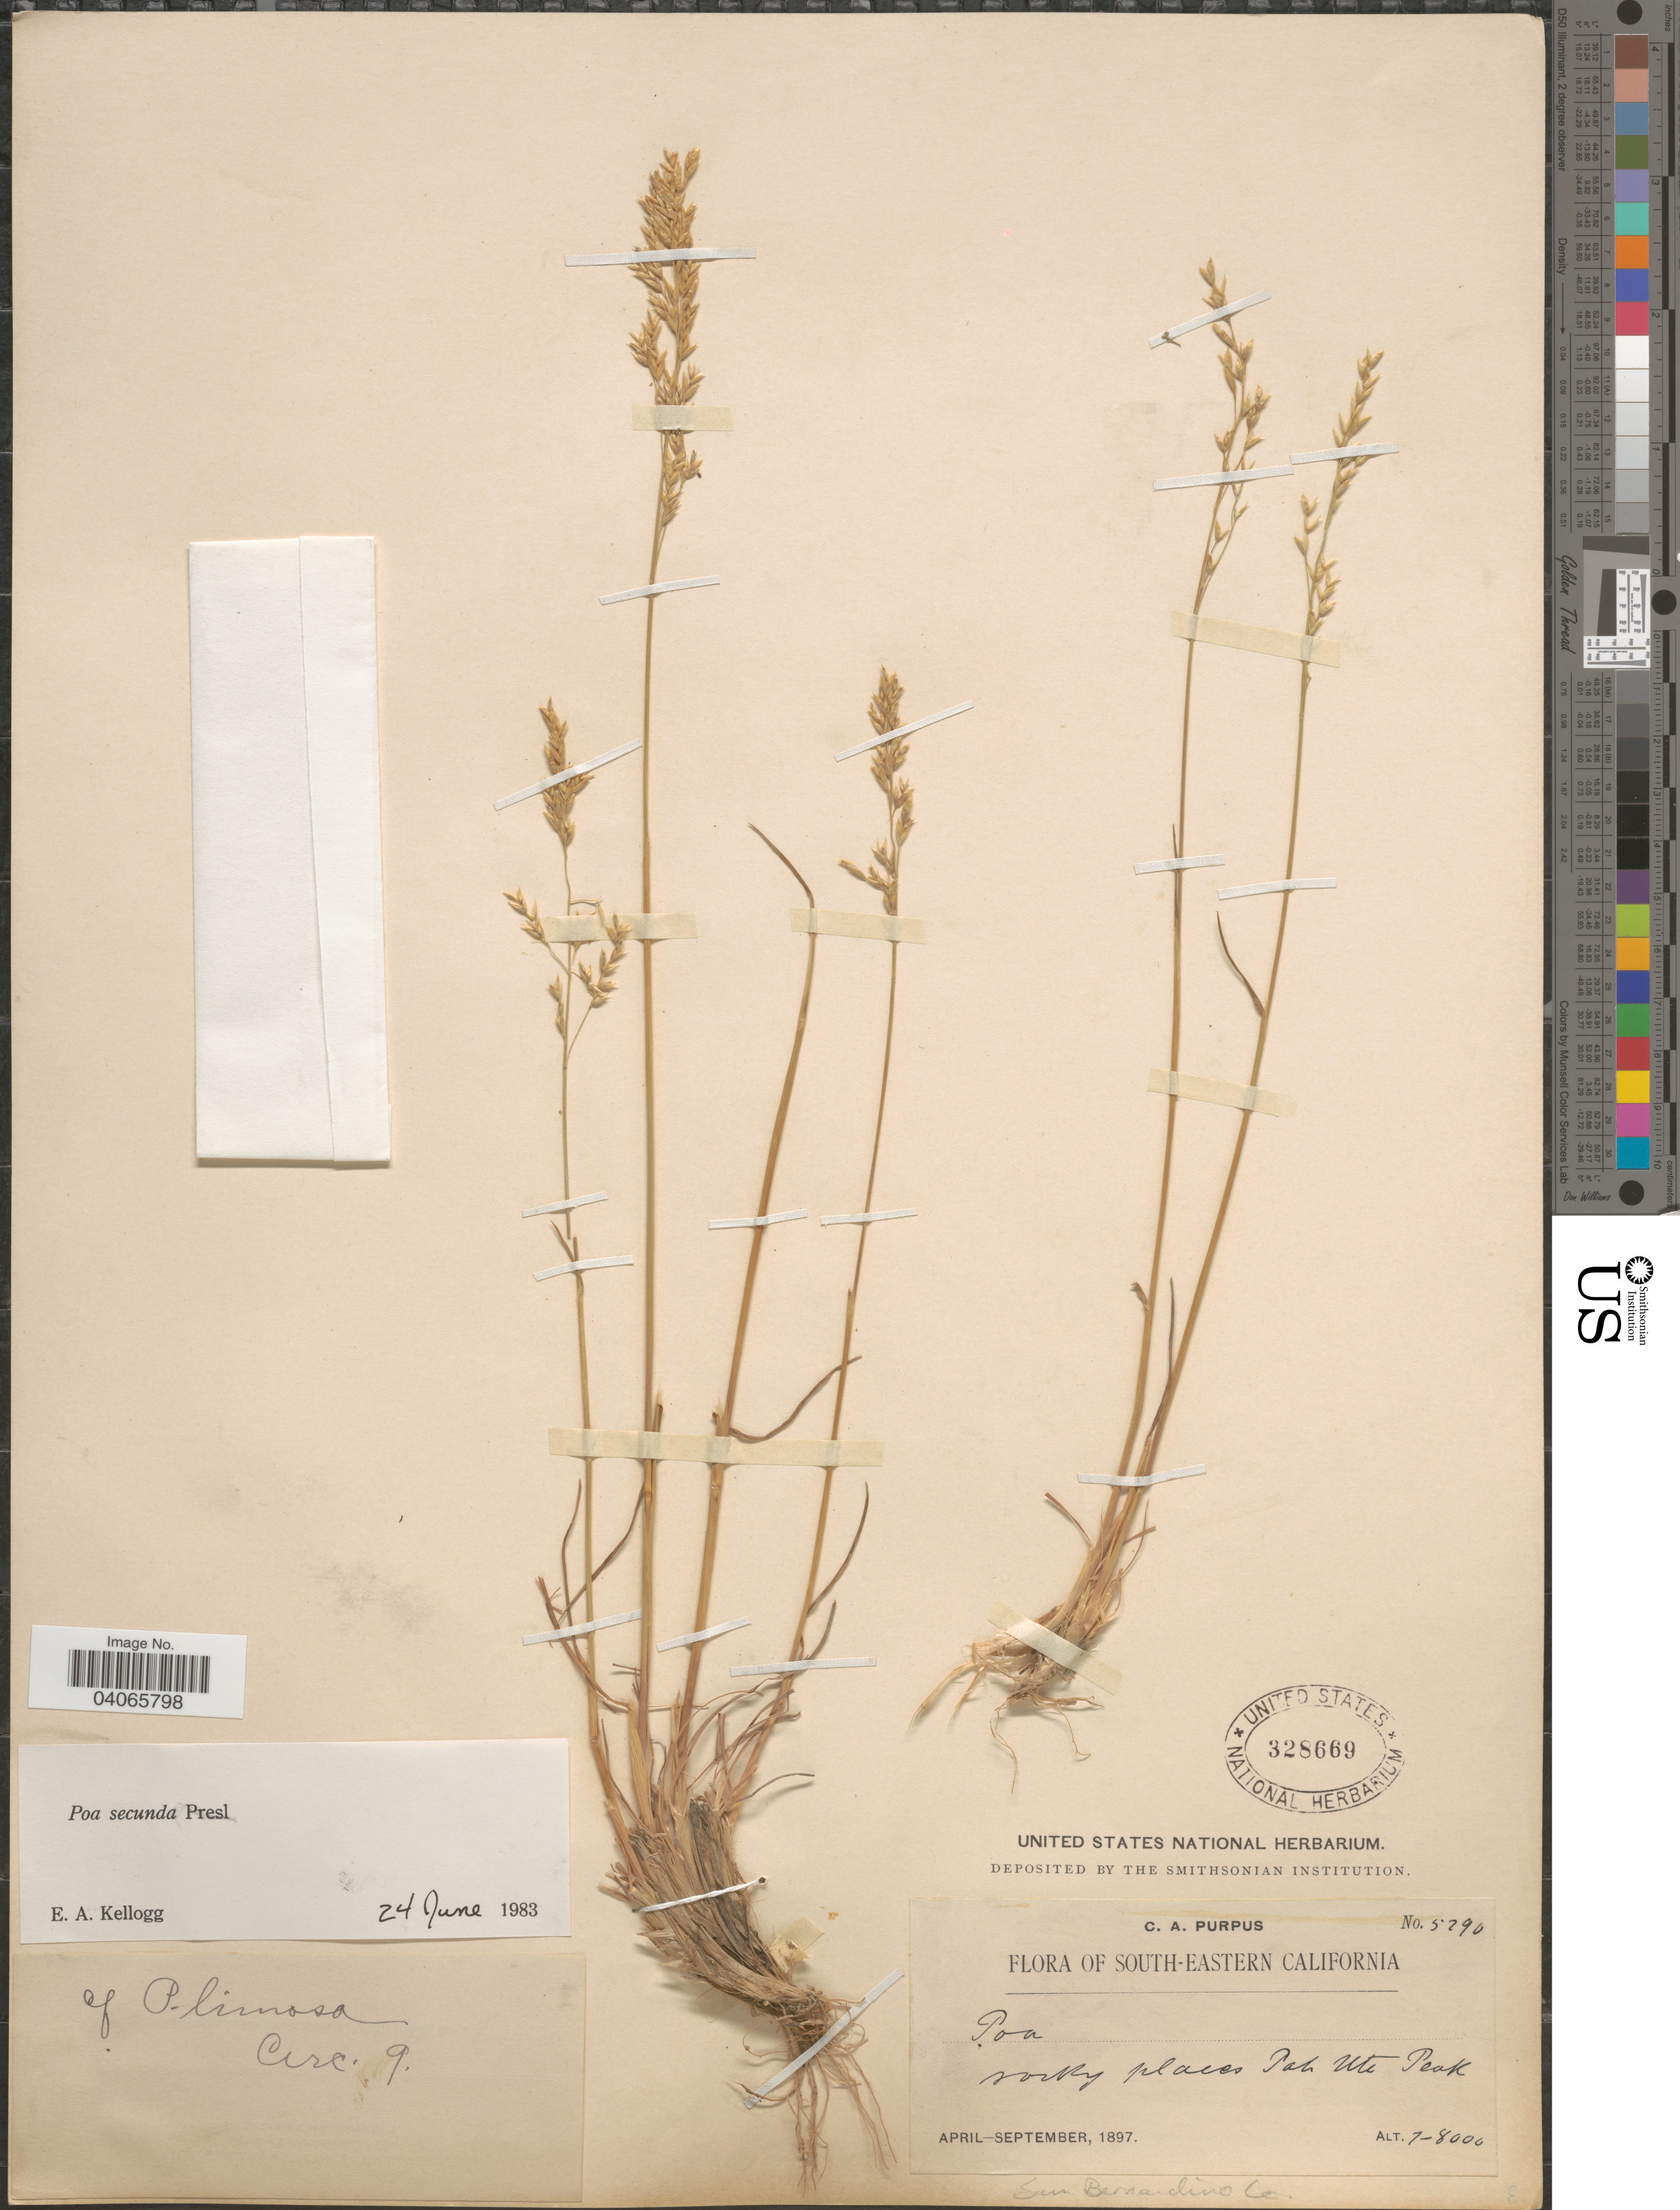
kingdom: Plantae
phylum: Tracheophyta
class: Liliopsida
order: Poales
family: Poaceae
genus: Poa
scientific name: Poa secunda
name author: J. Presl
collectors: C. A. Purpus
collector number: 5290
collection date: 1897-04/1897-09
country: United States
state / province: California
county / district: San Bernardino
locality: South-Eastern California. Rocky places Pah Ute Peak. San Bernardino Co.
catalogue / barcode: US 328669